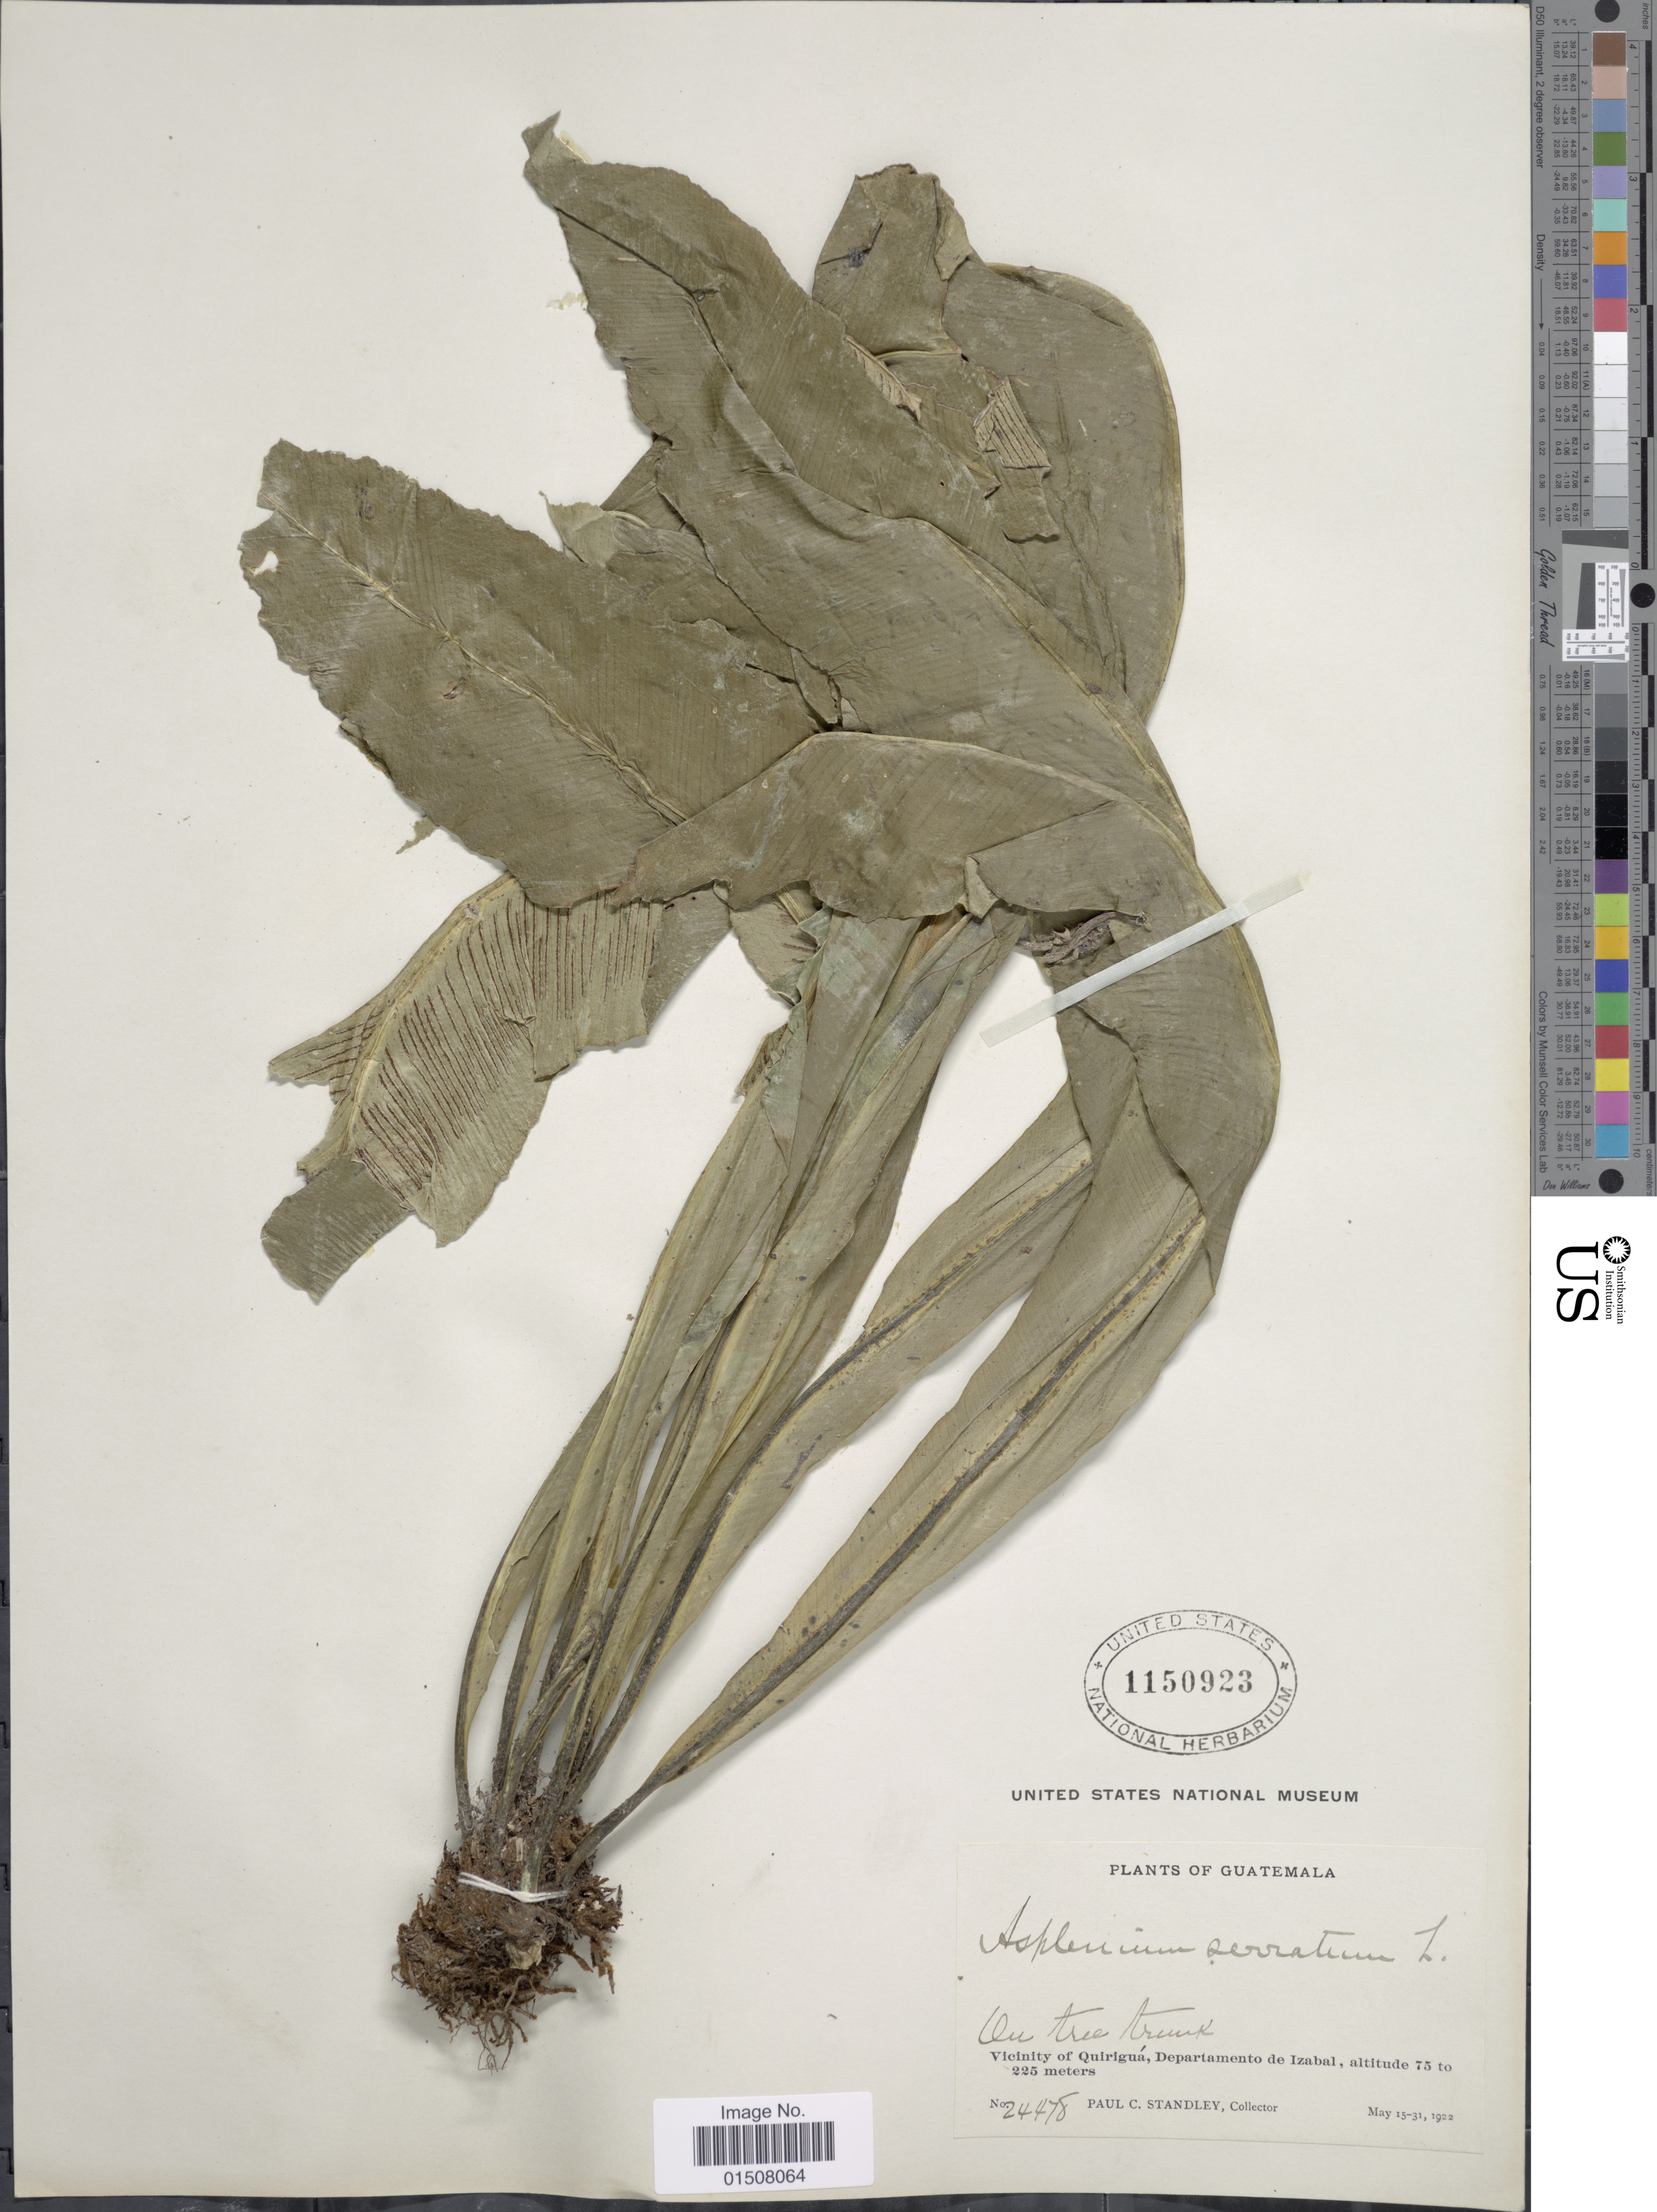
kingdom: Plantae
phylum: Tracheophyta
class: Polypodiopsida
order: Polypodiales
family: Aspleniaceae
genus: Asplenium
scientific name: Asplenium serratum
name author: L.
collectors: P. C. Standley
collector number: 24478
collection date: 1922-05-15/1922-05-31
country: Guatemala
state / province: Izabal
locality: Vicinity of Quirigua, Departamento Izabal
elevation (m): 75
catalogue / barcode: US 1150923